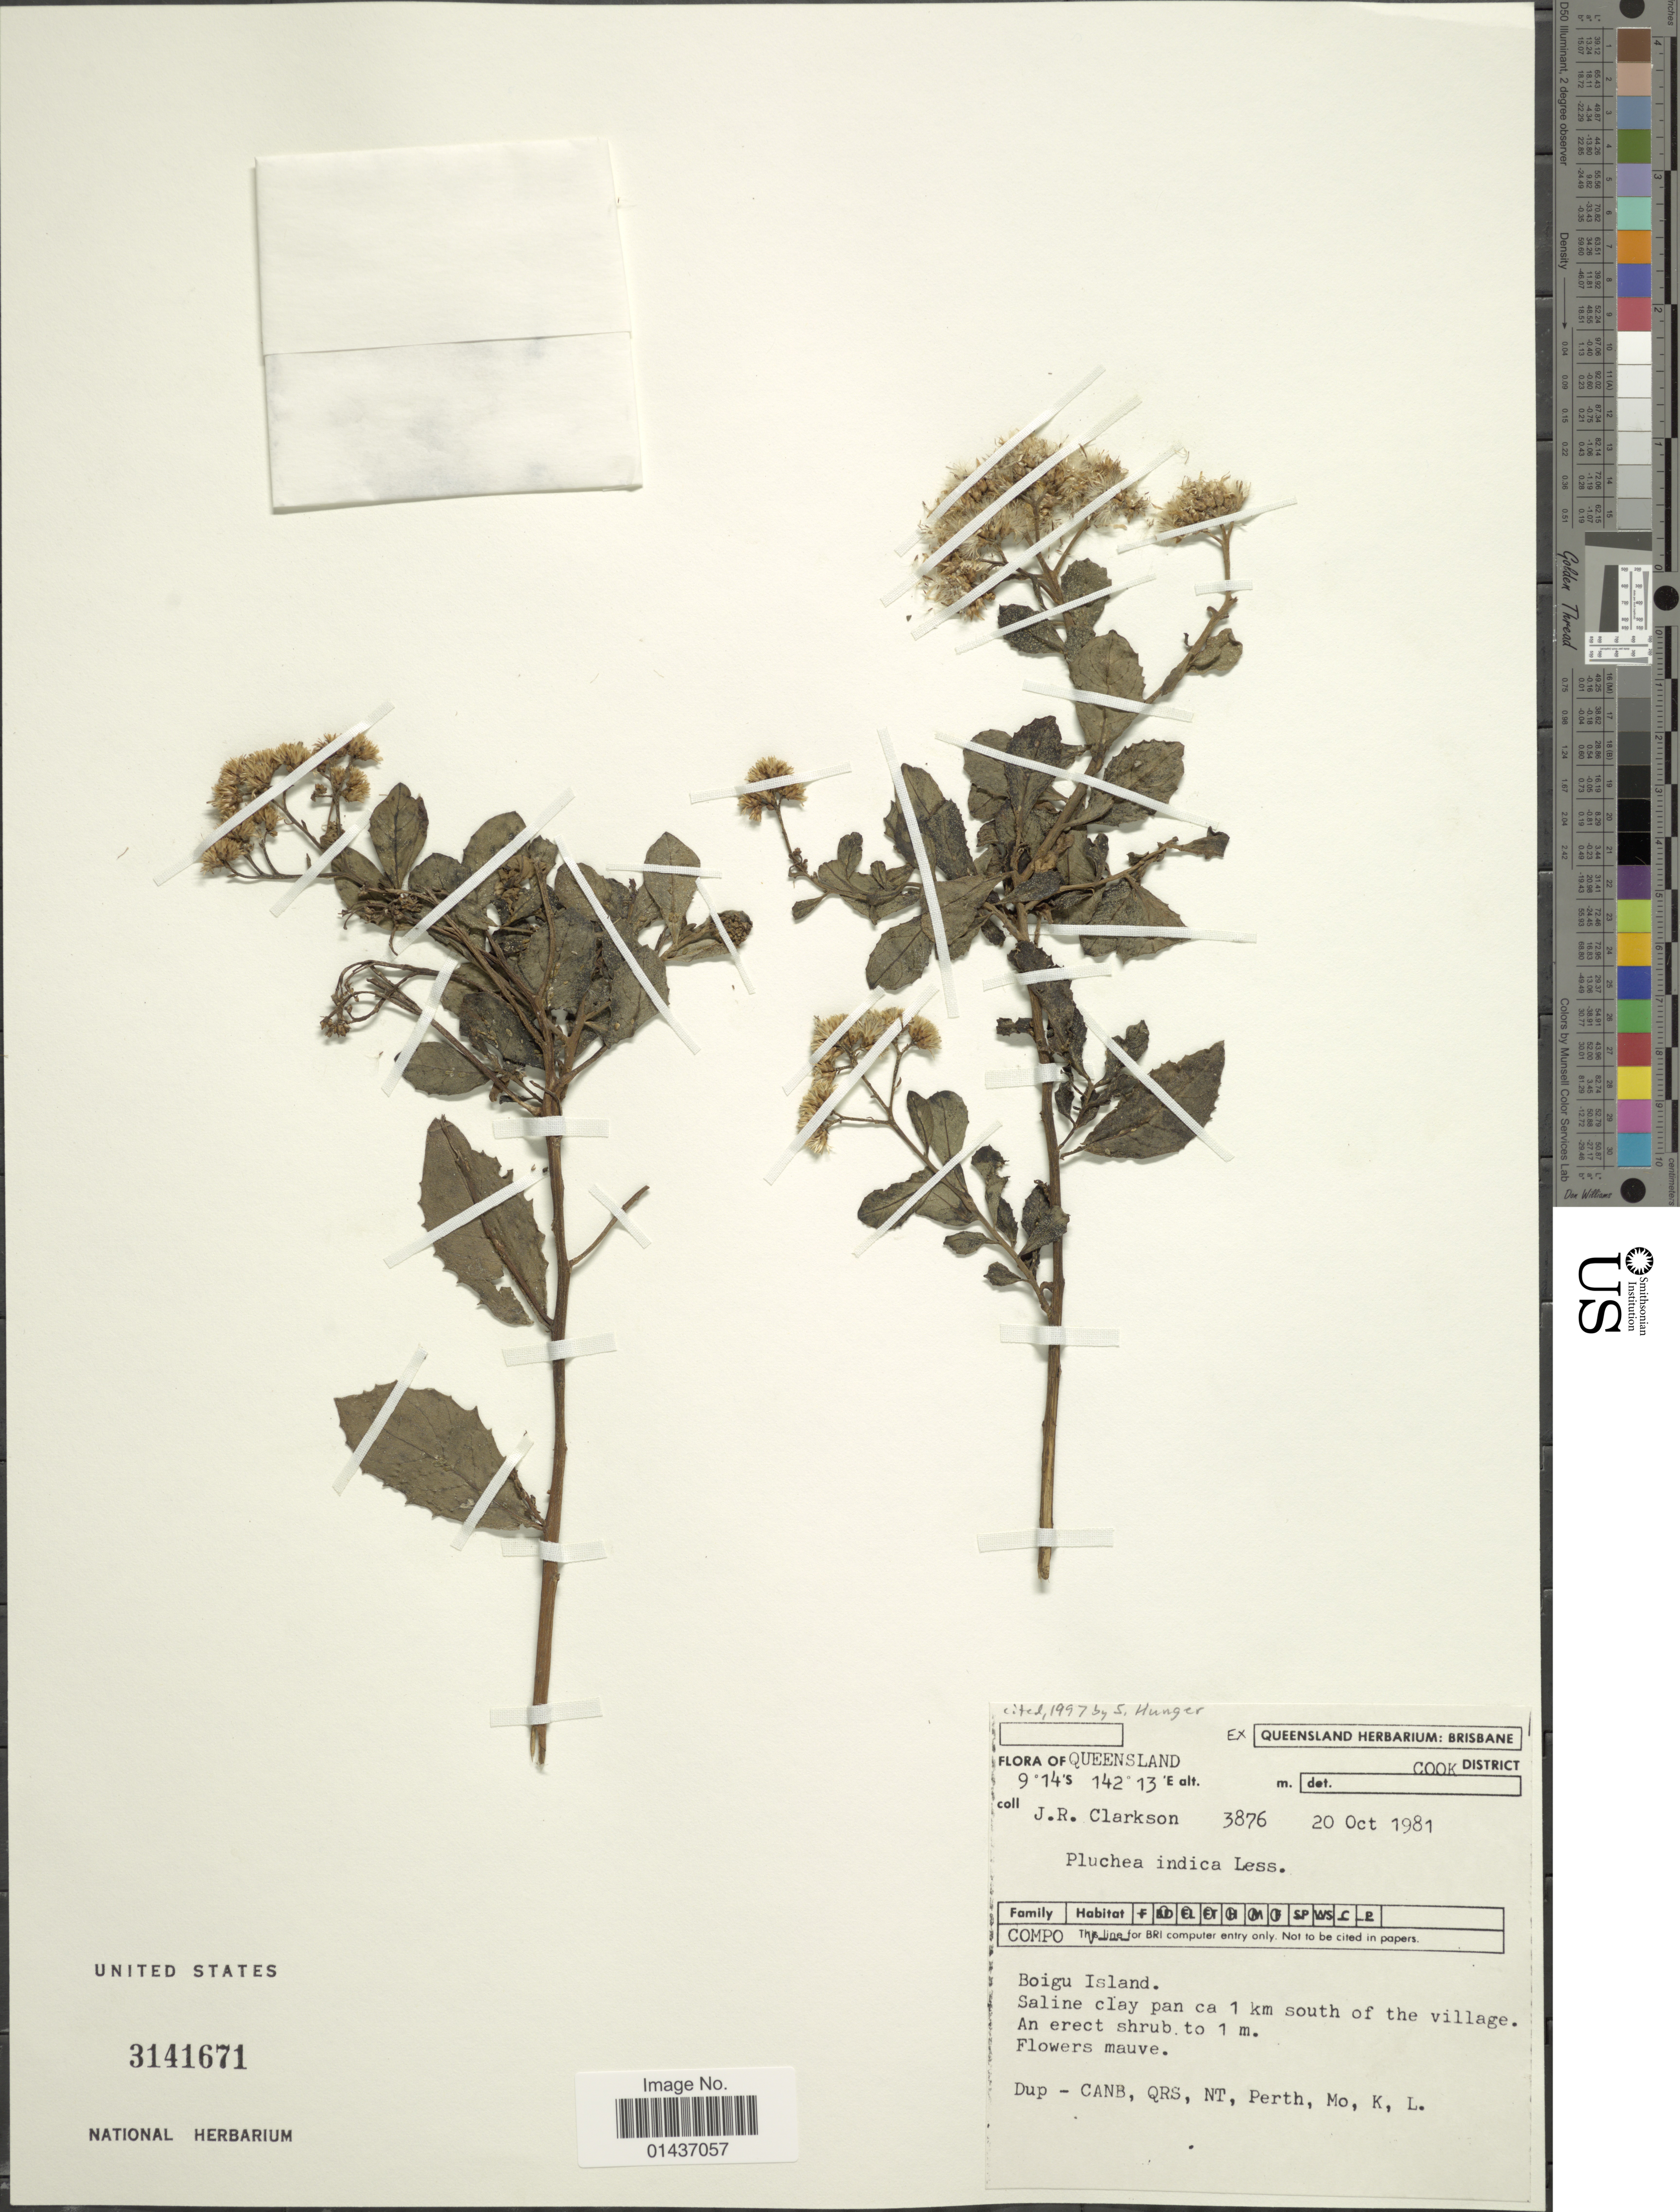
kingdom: Plantae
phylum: Tracheophyta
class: Magnoliopsida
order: Asterales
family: Asteraceae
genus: Pluchea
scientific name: Pluchea indica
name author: (L.) Less.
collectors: J. Clarkson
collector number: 3876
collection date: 1981-10-20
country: Australia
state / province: Queensland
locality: Cook District, Boigu Island, Saline clay pan ca 1 km south of the village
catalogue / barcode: US 3141671